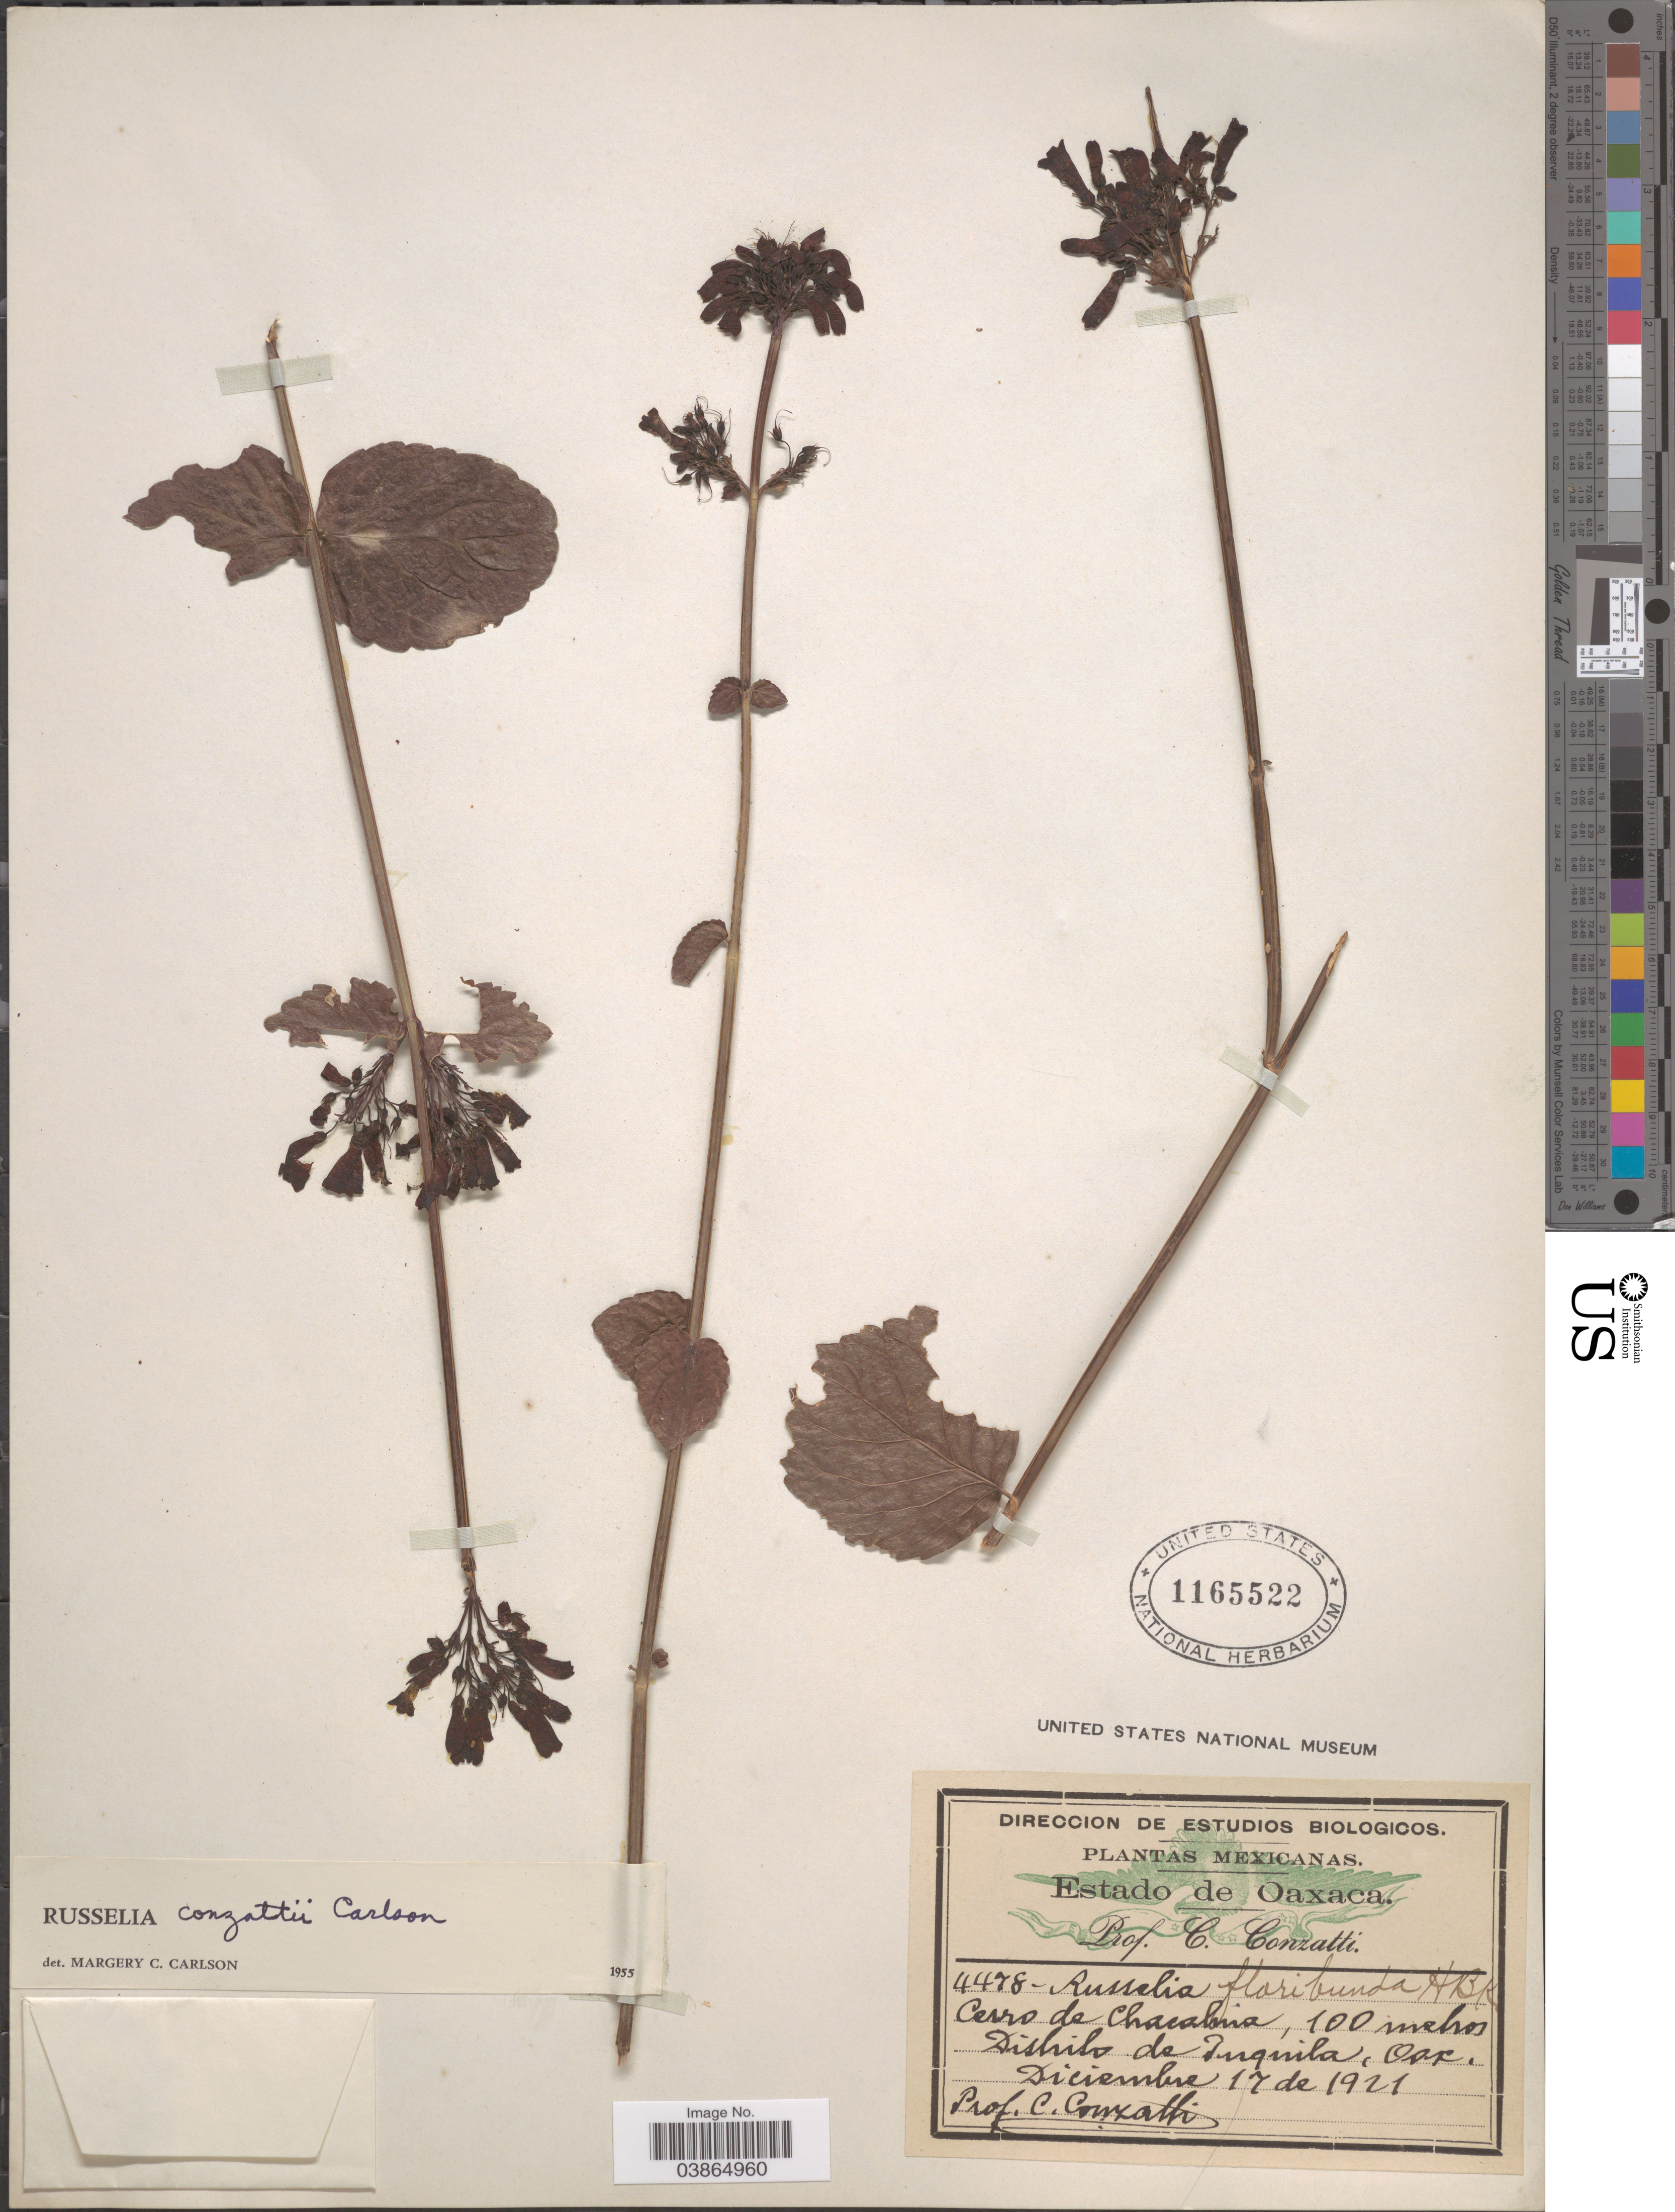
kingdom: Plantae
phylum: Tracheophyta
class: Magnoliopsida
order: Lamiales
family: Plantaginaceae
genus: Russelia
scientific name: Russelia conzattii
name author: Carlson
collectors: C. Conzatti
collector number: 4478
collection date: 1921-12-17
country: Mexico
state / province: Oaxaca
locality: Cerro de Chacahua, Distrito de Juquila.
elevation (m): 100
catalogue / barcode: US 1165522